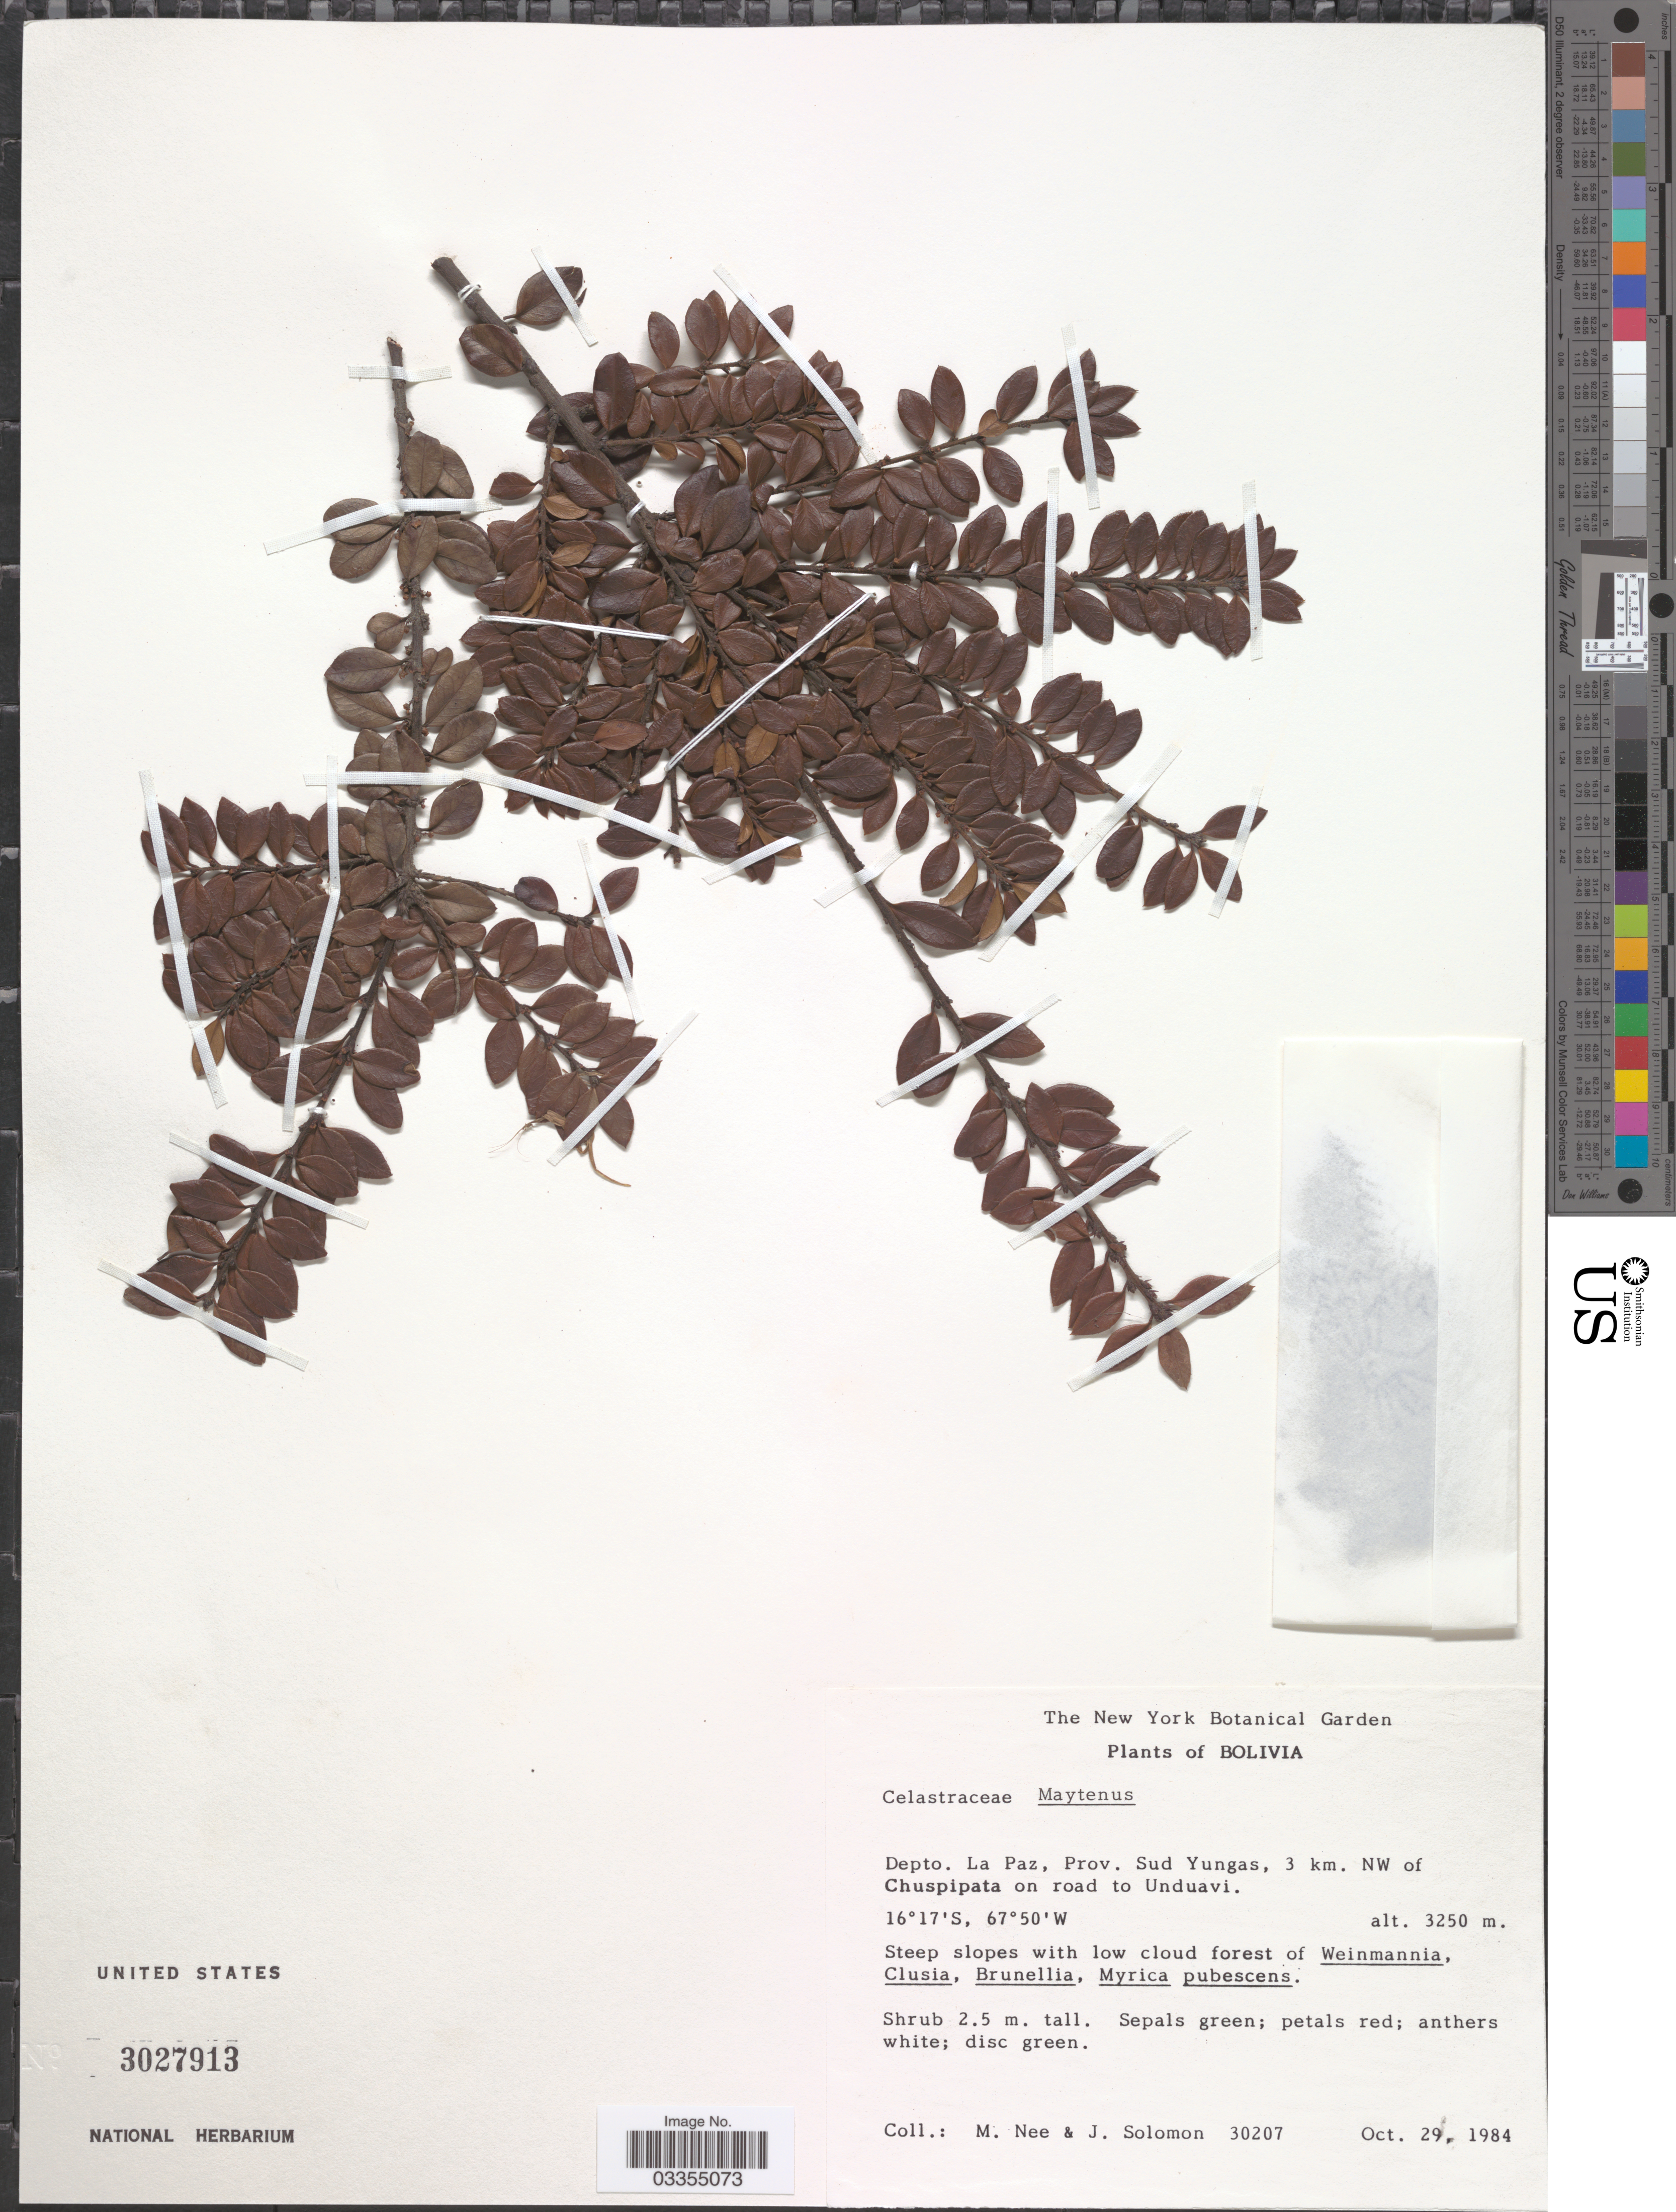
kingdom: Plantae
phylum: Tracheophyta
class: Magnoliopsida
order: Celastrales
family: Celastraceae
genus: Maytenus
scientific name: Maytenus sp.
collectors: M. Nee & J. Solomon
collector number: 30207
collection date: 1984-10-29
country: Bolivia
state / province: La Paz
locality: Depto. La Paz, Prov. Sud Yungas, 3 km. NW of Chuspipata on road to Unduavi.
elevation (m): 3250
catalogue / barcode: US 3027913